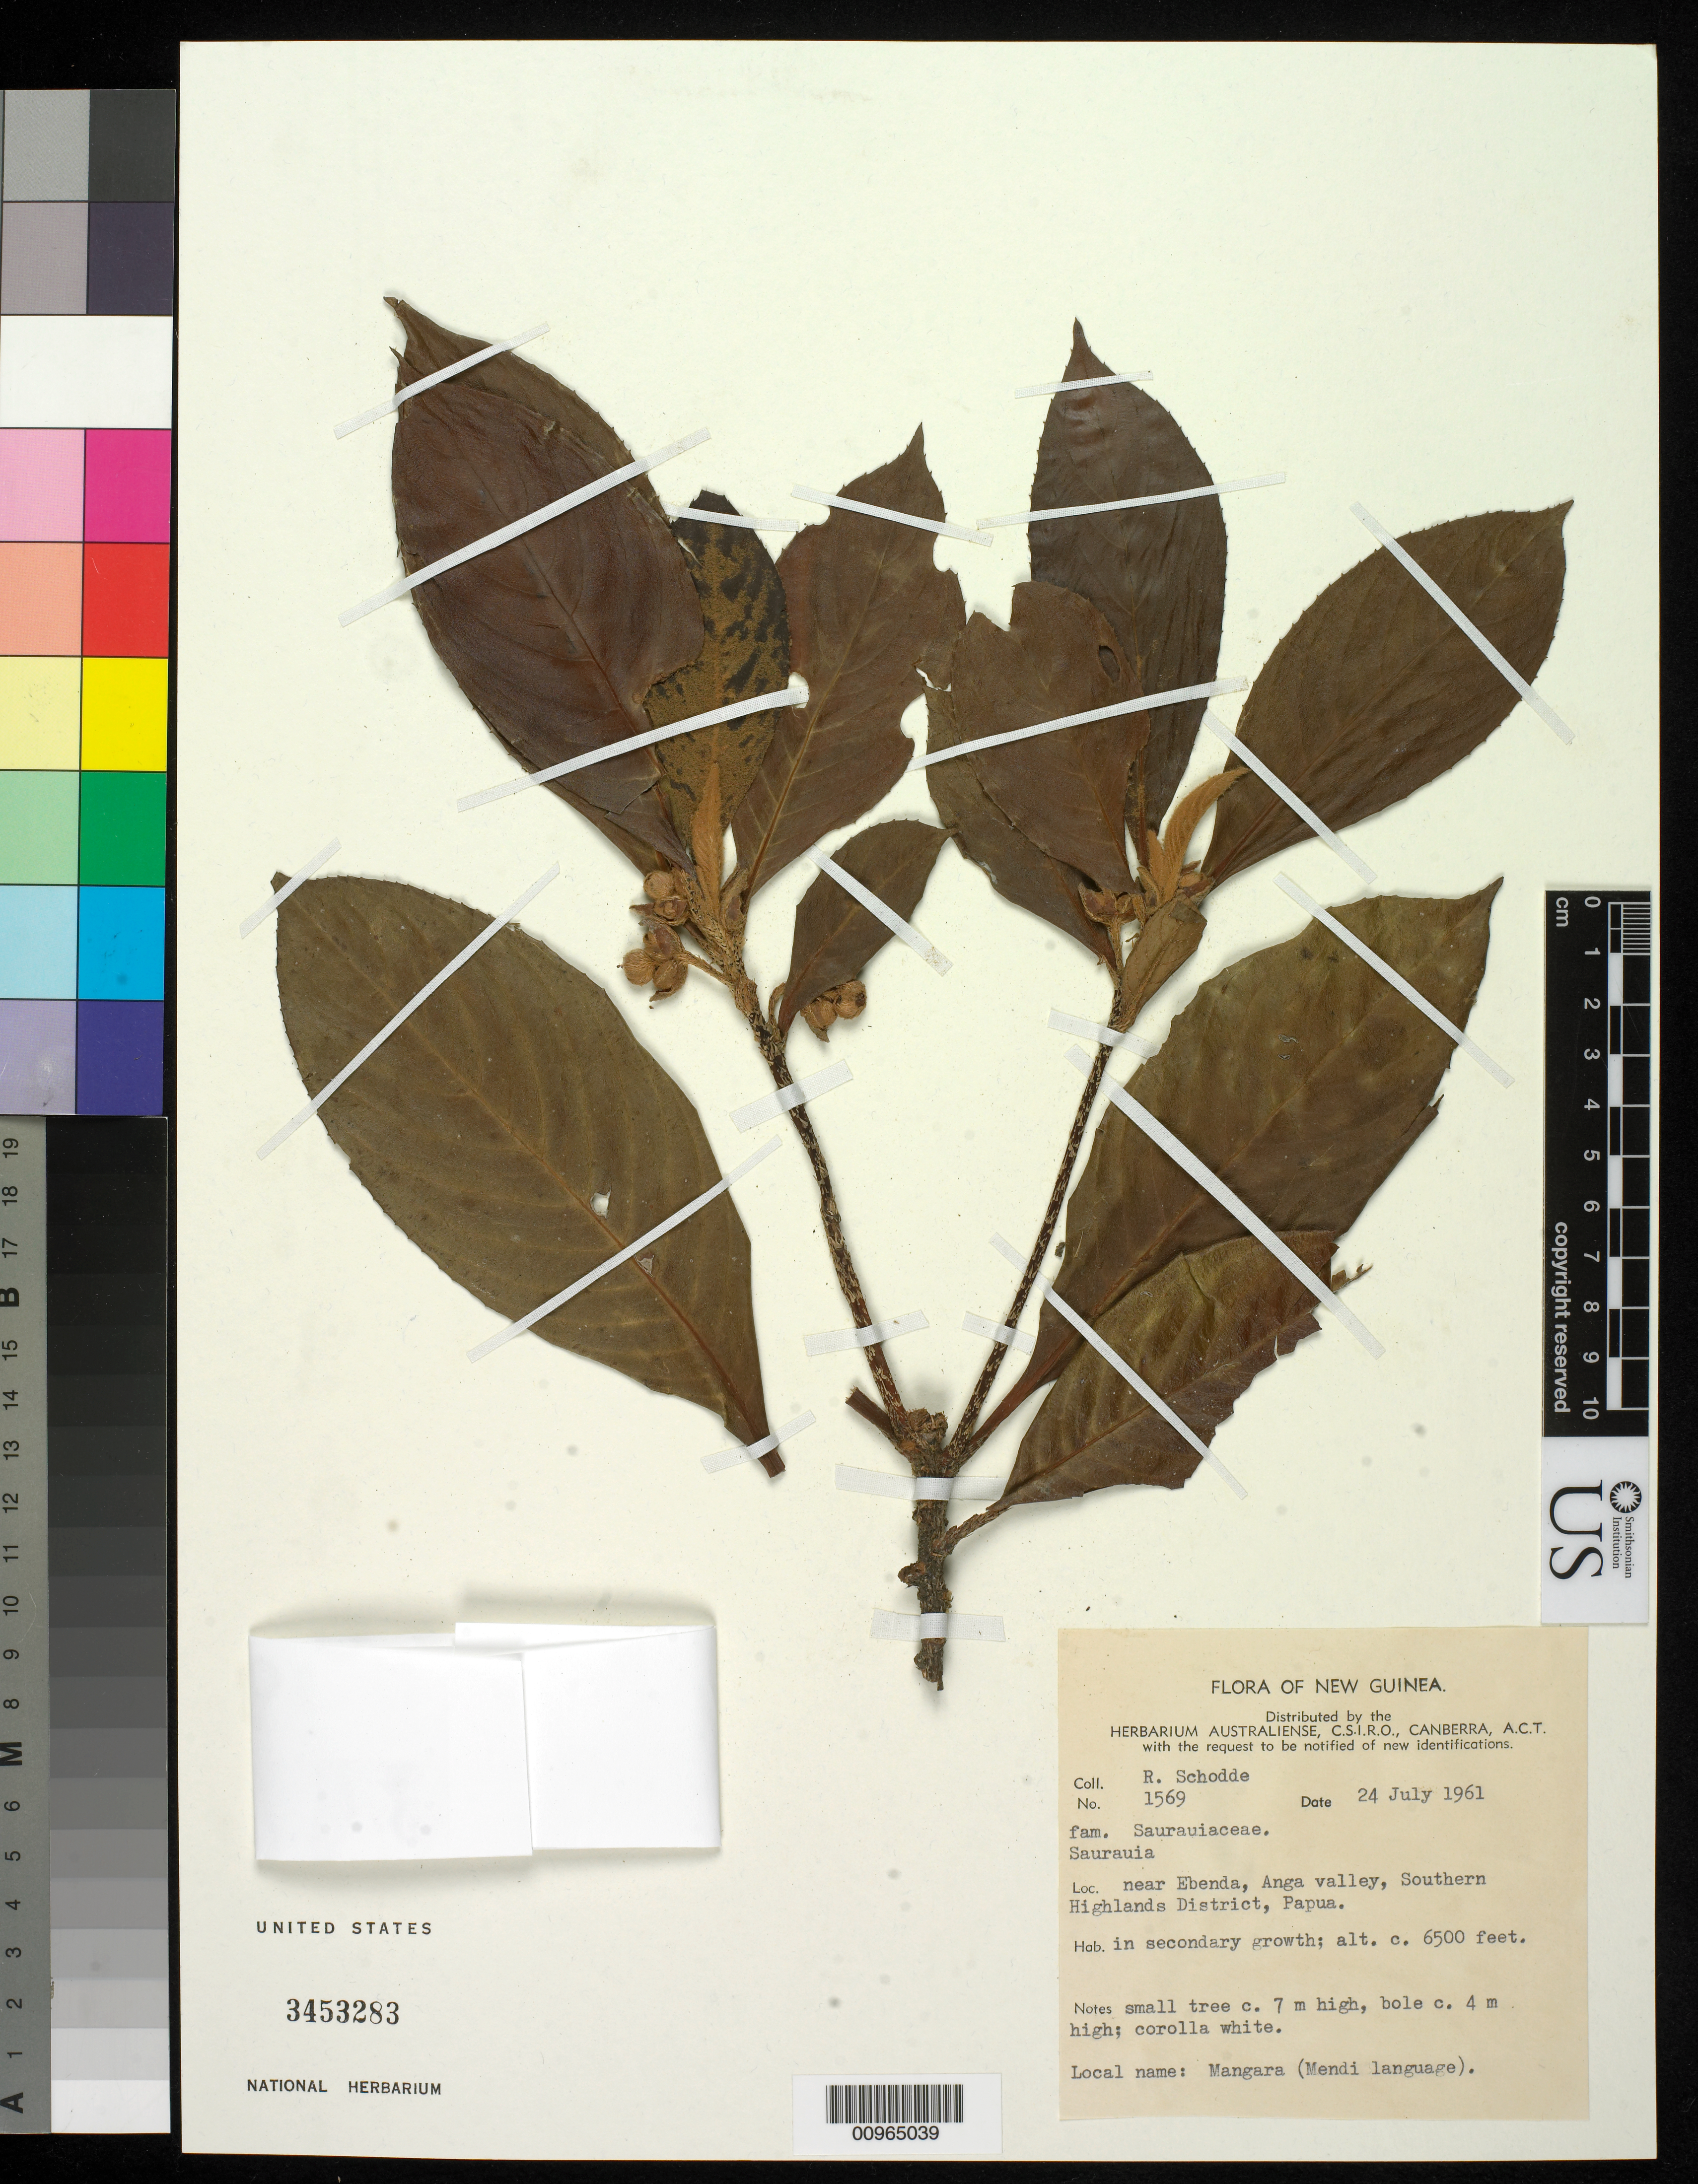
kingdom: Plantae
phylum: Tracheophyta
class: Magnoliopsida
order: Ericales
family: Actinidiaceae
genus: Saurauia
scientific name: Saurauia sp.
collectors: R. Schodde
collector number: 1569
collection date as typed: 24 Jul 1961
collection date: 1961-07-24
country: Papua New Guinea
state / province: Southern Highlands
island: New Guinea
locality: Near Ebenda, Anga valley, Papua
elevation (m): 1981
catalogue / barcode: US 3453283